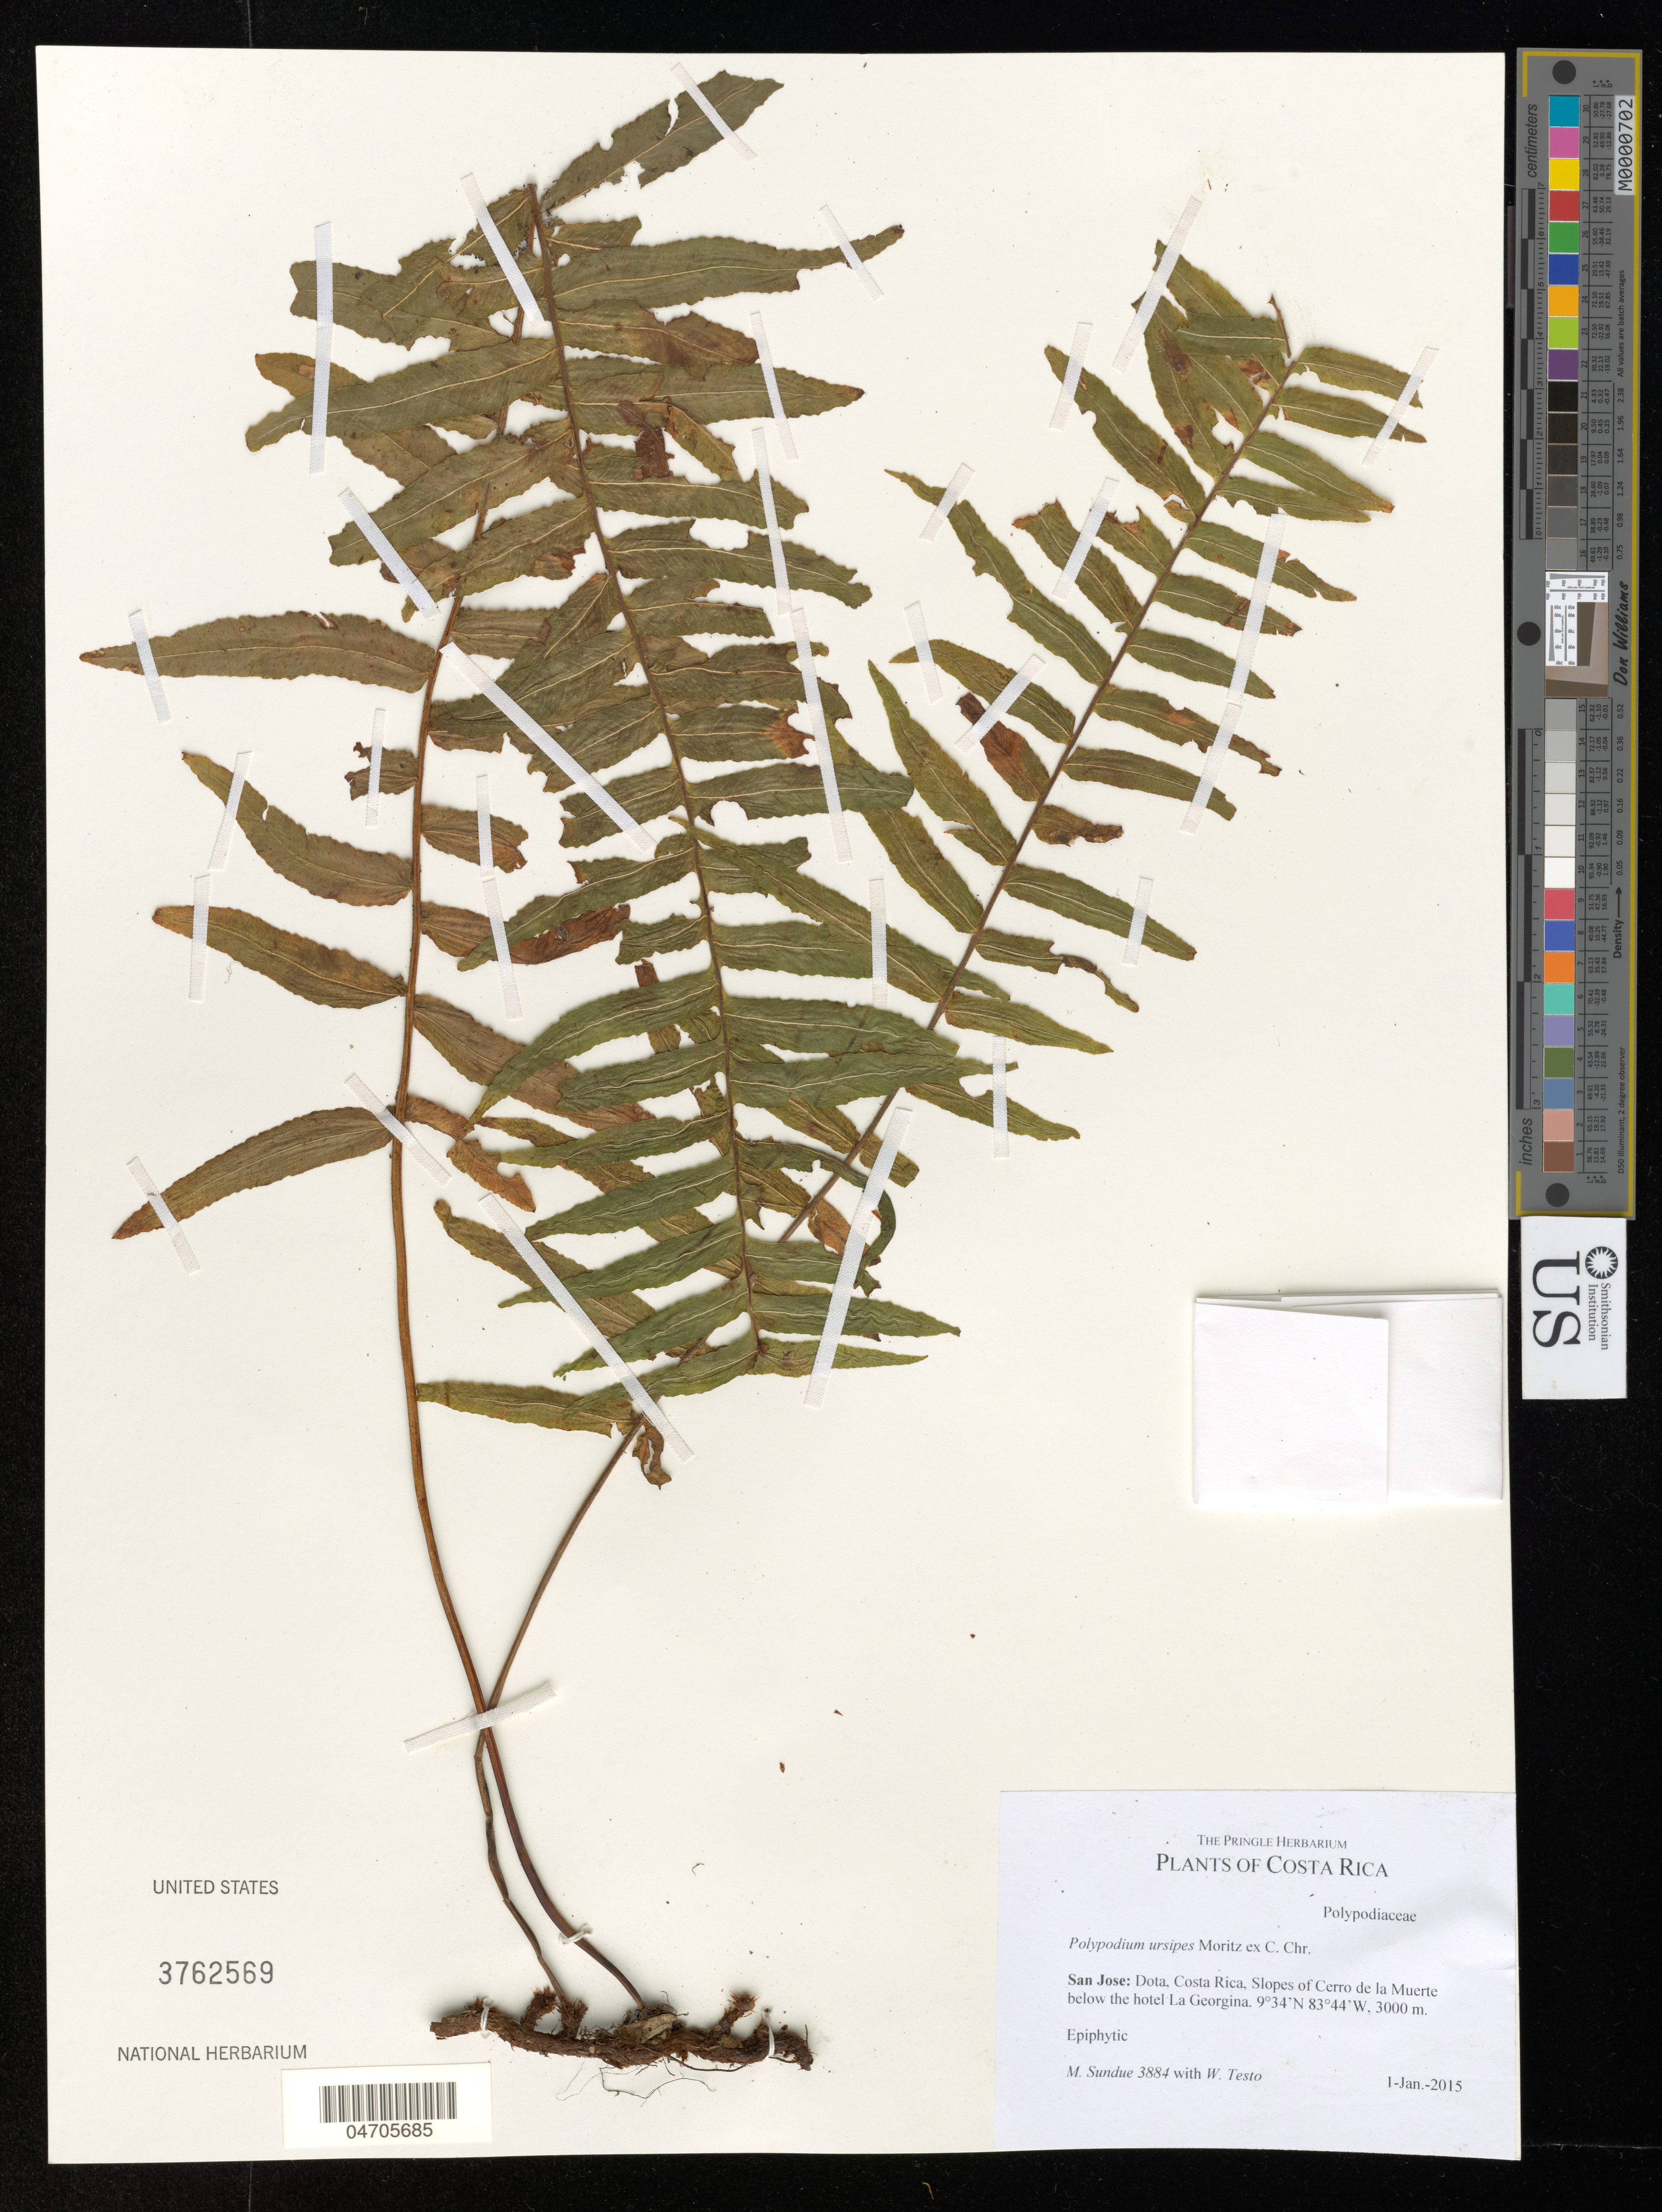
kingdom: Plantae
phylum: Tracheophyta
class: Polypodiopsida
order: Polypodiales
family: Polypodiaceae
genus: Polypodium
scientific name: Polypodium ursipes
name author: Moritz ex C. Chr.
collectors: M. Sundue & W. Testo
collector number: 3884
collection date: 2015-01-01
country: Costa Rica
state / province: San José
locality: Dota. Slopes of Cerro de la Muerte below the hotel La Georgina.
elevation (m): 3000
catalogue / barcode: US 3762569